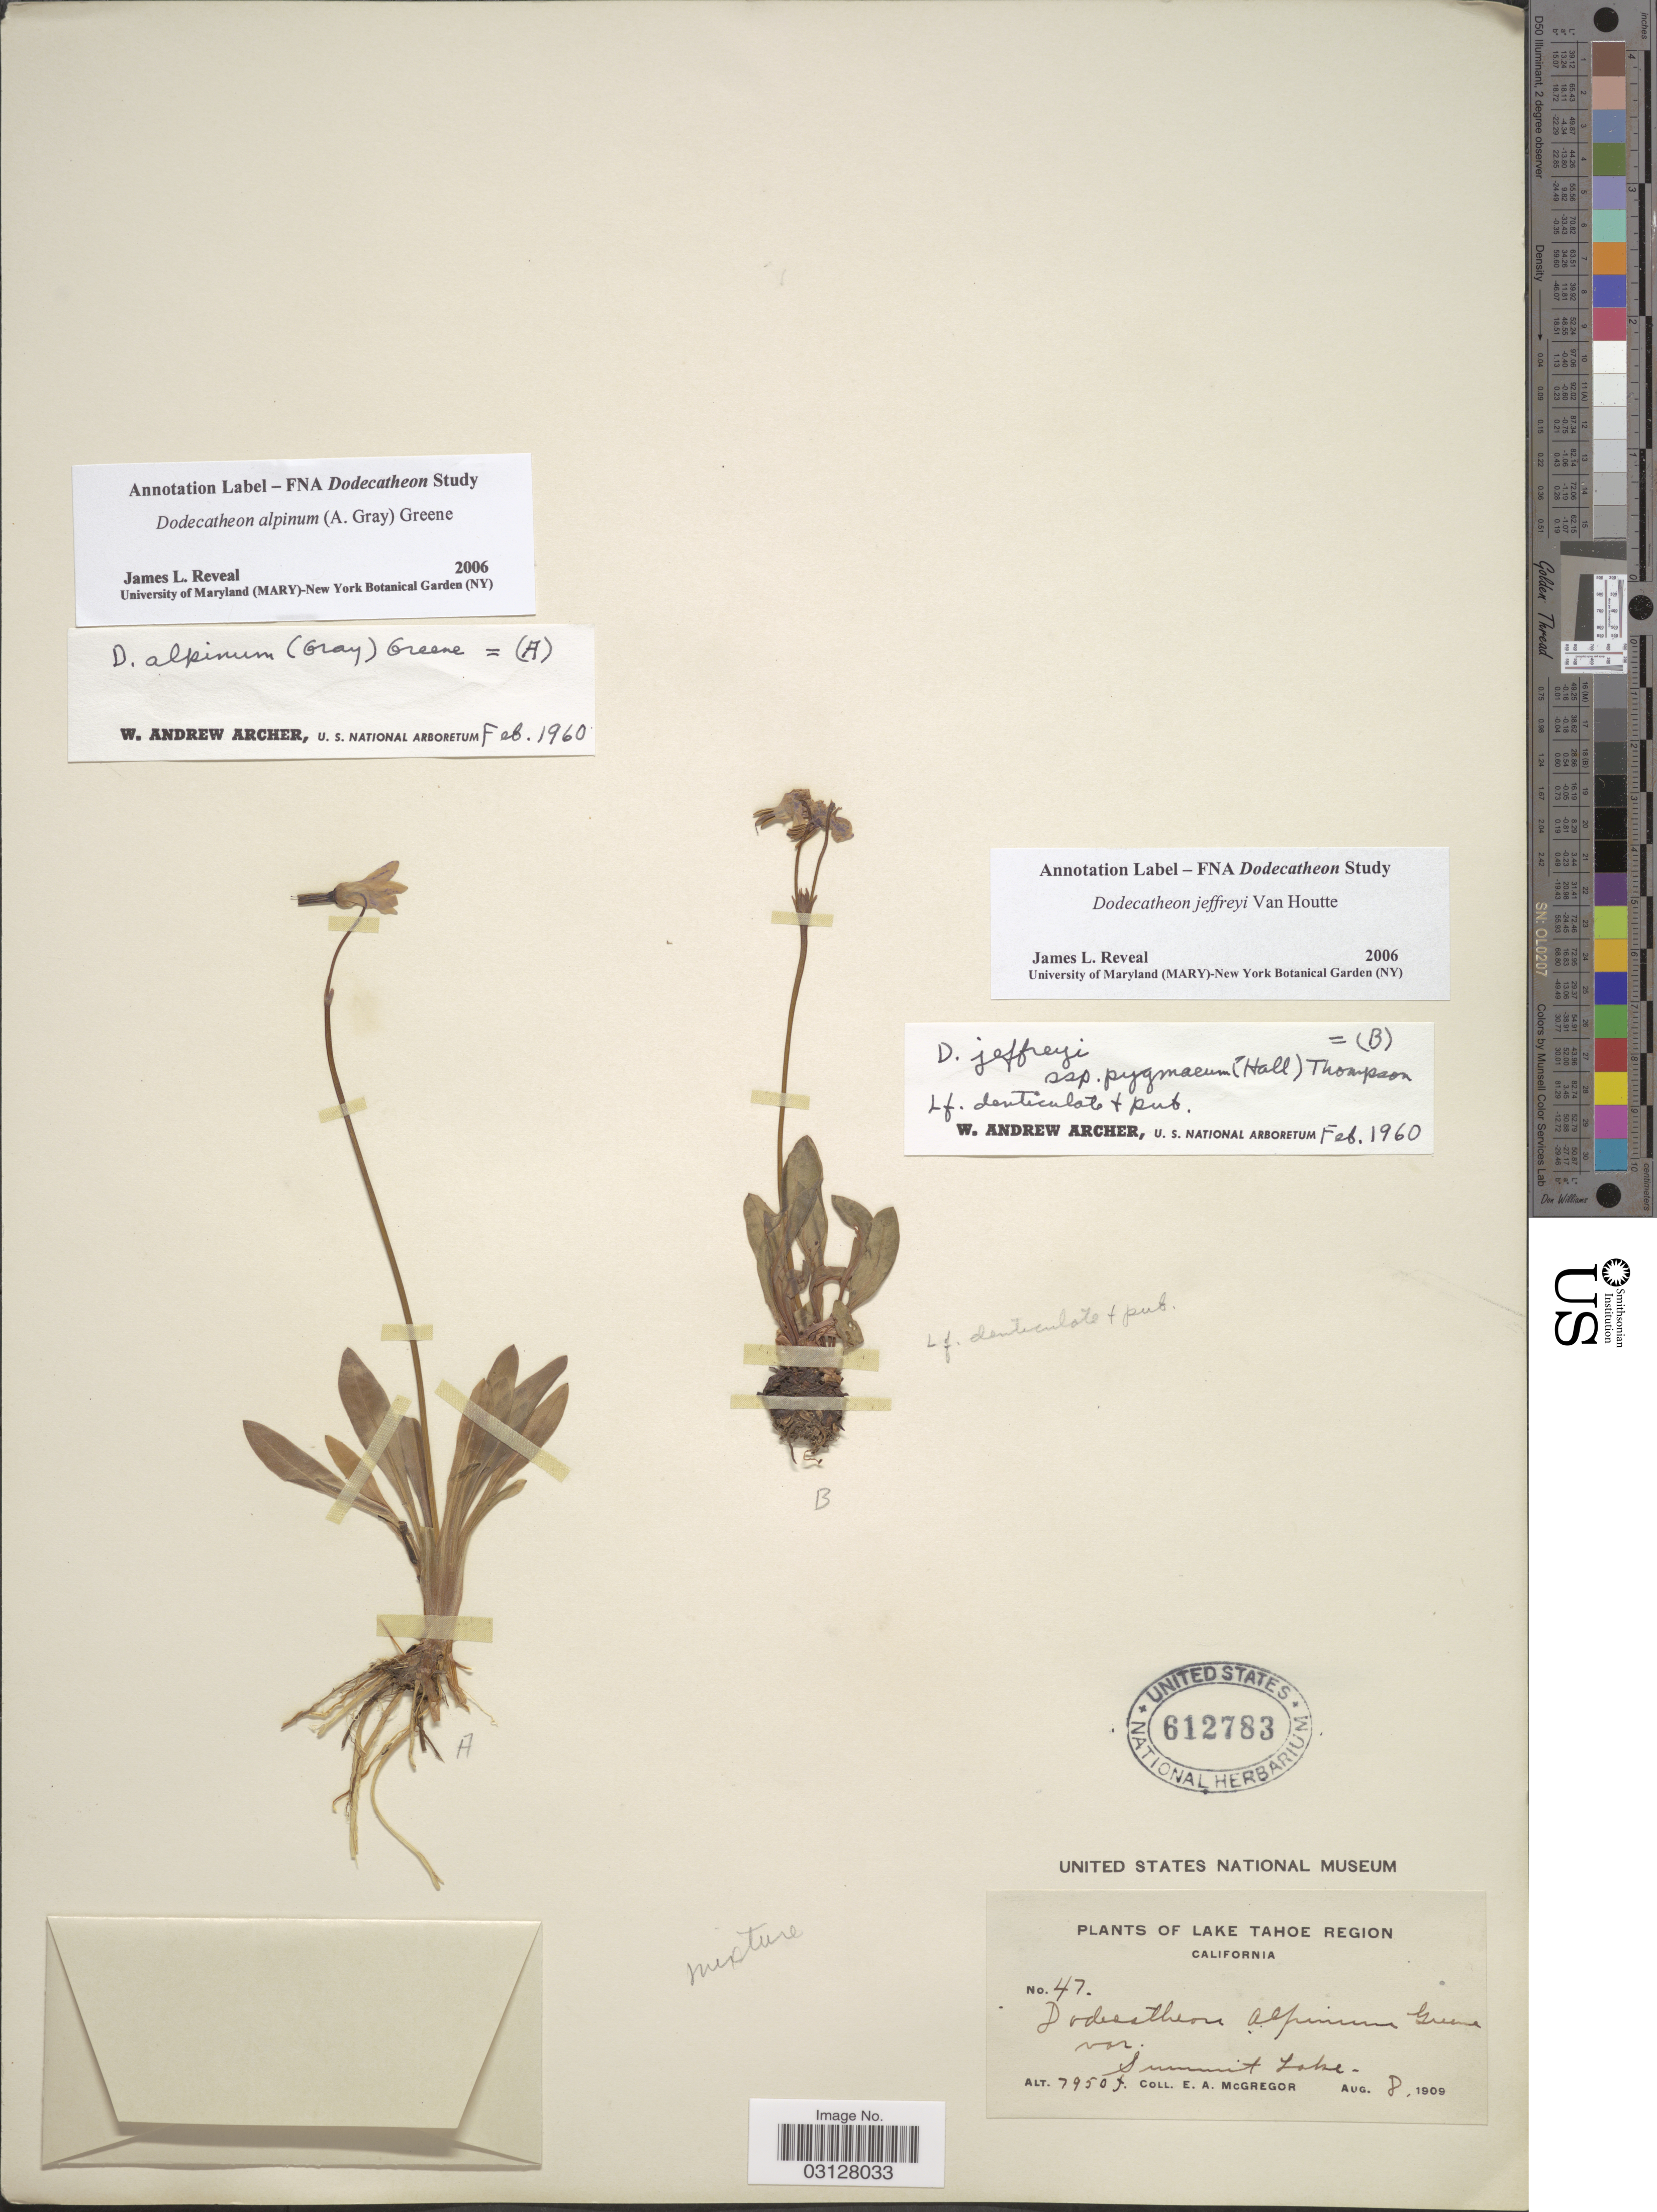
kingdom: Plantae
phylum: Tracheophyta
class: Magnoliopsida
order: Ericales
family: Primulaceae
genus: Dodecatheon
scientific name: Dodecatheon alpinum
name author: (A. Gray) Greene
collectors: E. A. McGregor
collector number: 47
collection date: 1909-08-08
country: United States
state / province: California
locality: Lake Tahoe Region. Summit Lake.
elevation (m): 2423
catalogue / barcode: US 612783